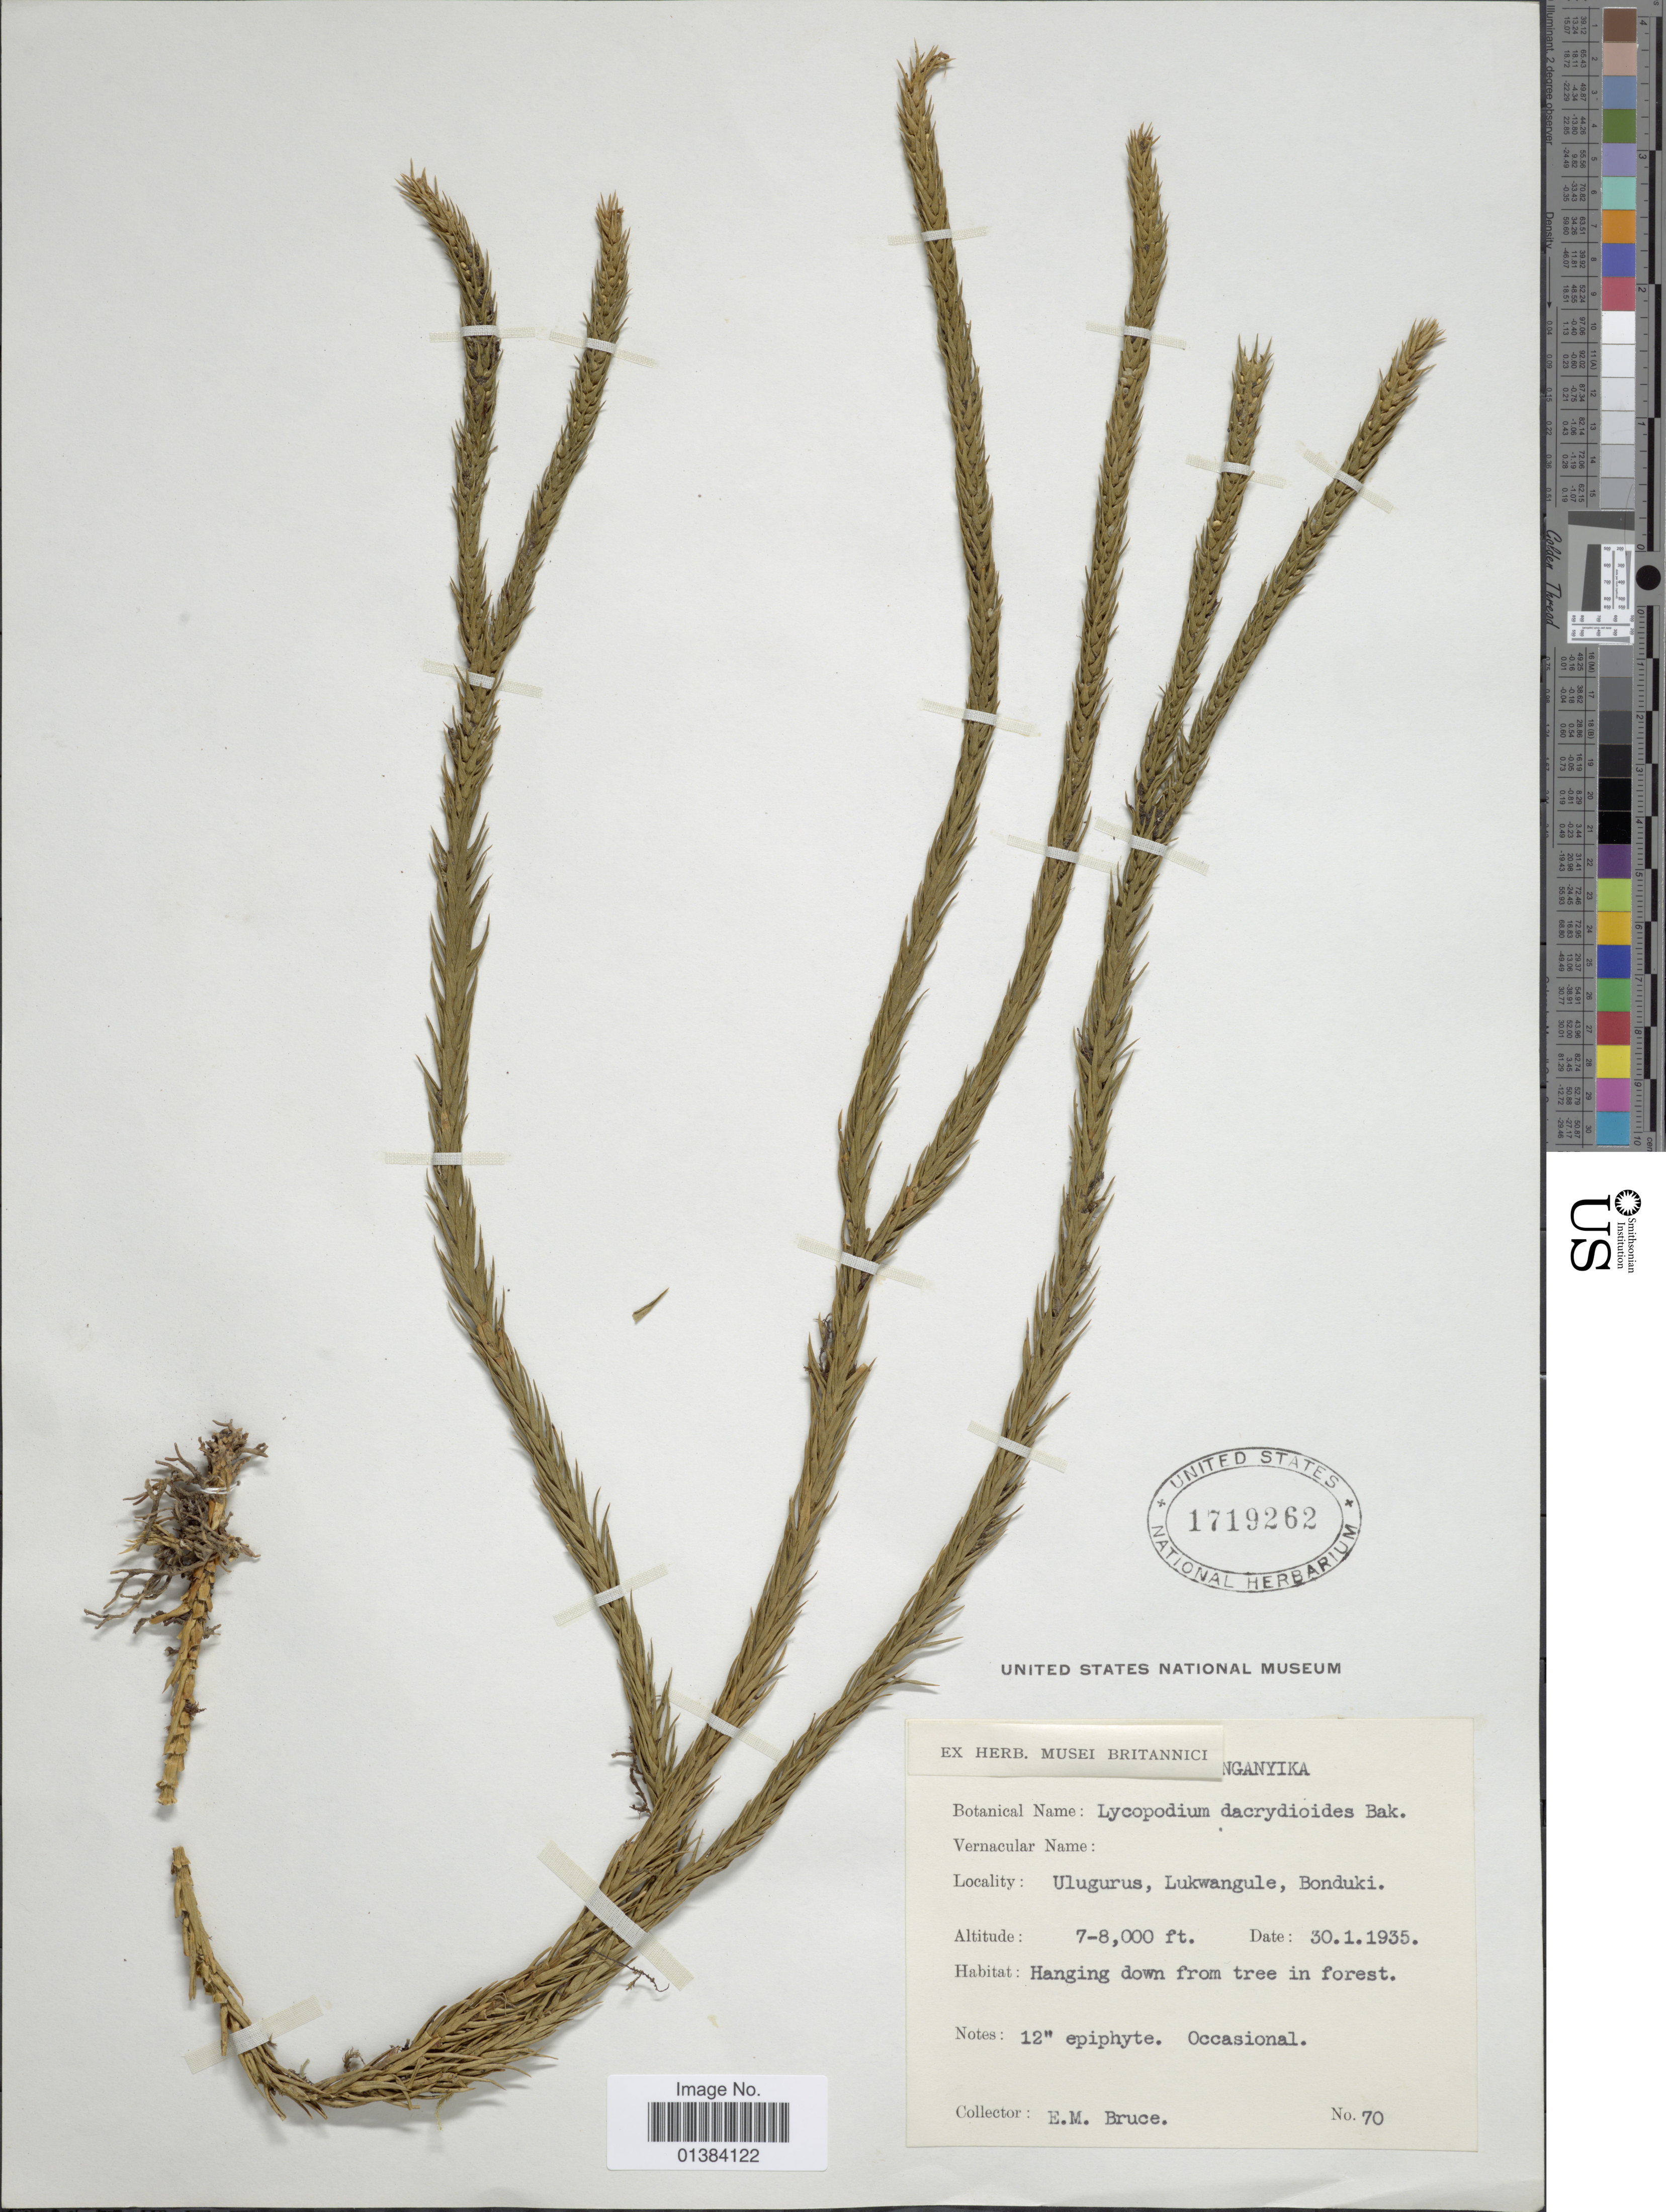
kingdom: Plantae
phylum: Tracheophyta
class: Lycopodiopsida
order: Lycopodiales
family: Lycopodiaceae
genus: Phlegmariurus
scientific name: Phlegmariurus dacrydioides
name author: (Baker) A. R. Field & Bostock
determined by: Field, A. R.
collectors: E. Bruce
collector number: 70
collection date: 1935-01-30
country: Tanzania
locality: Ulugurus, Lukwangule, Bonduki.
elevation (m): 2134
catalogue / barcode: US 1719262